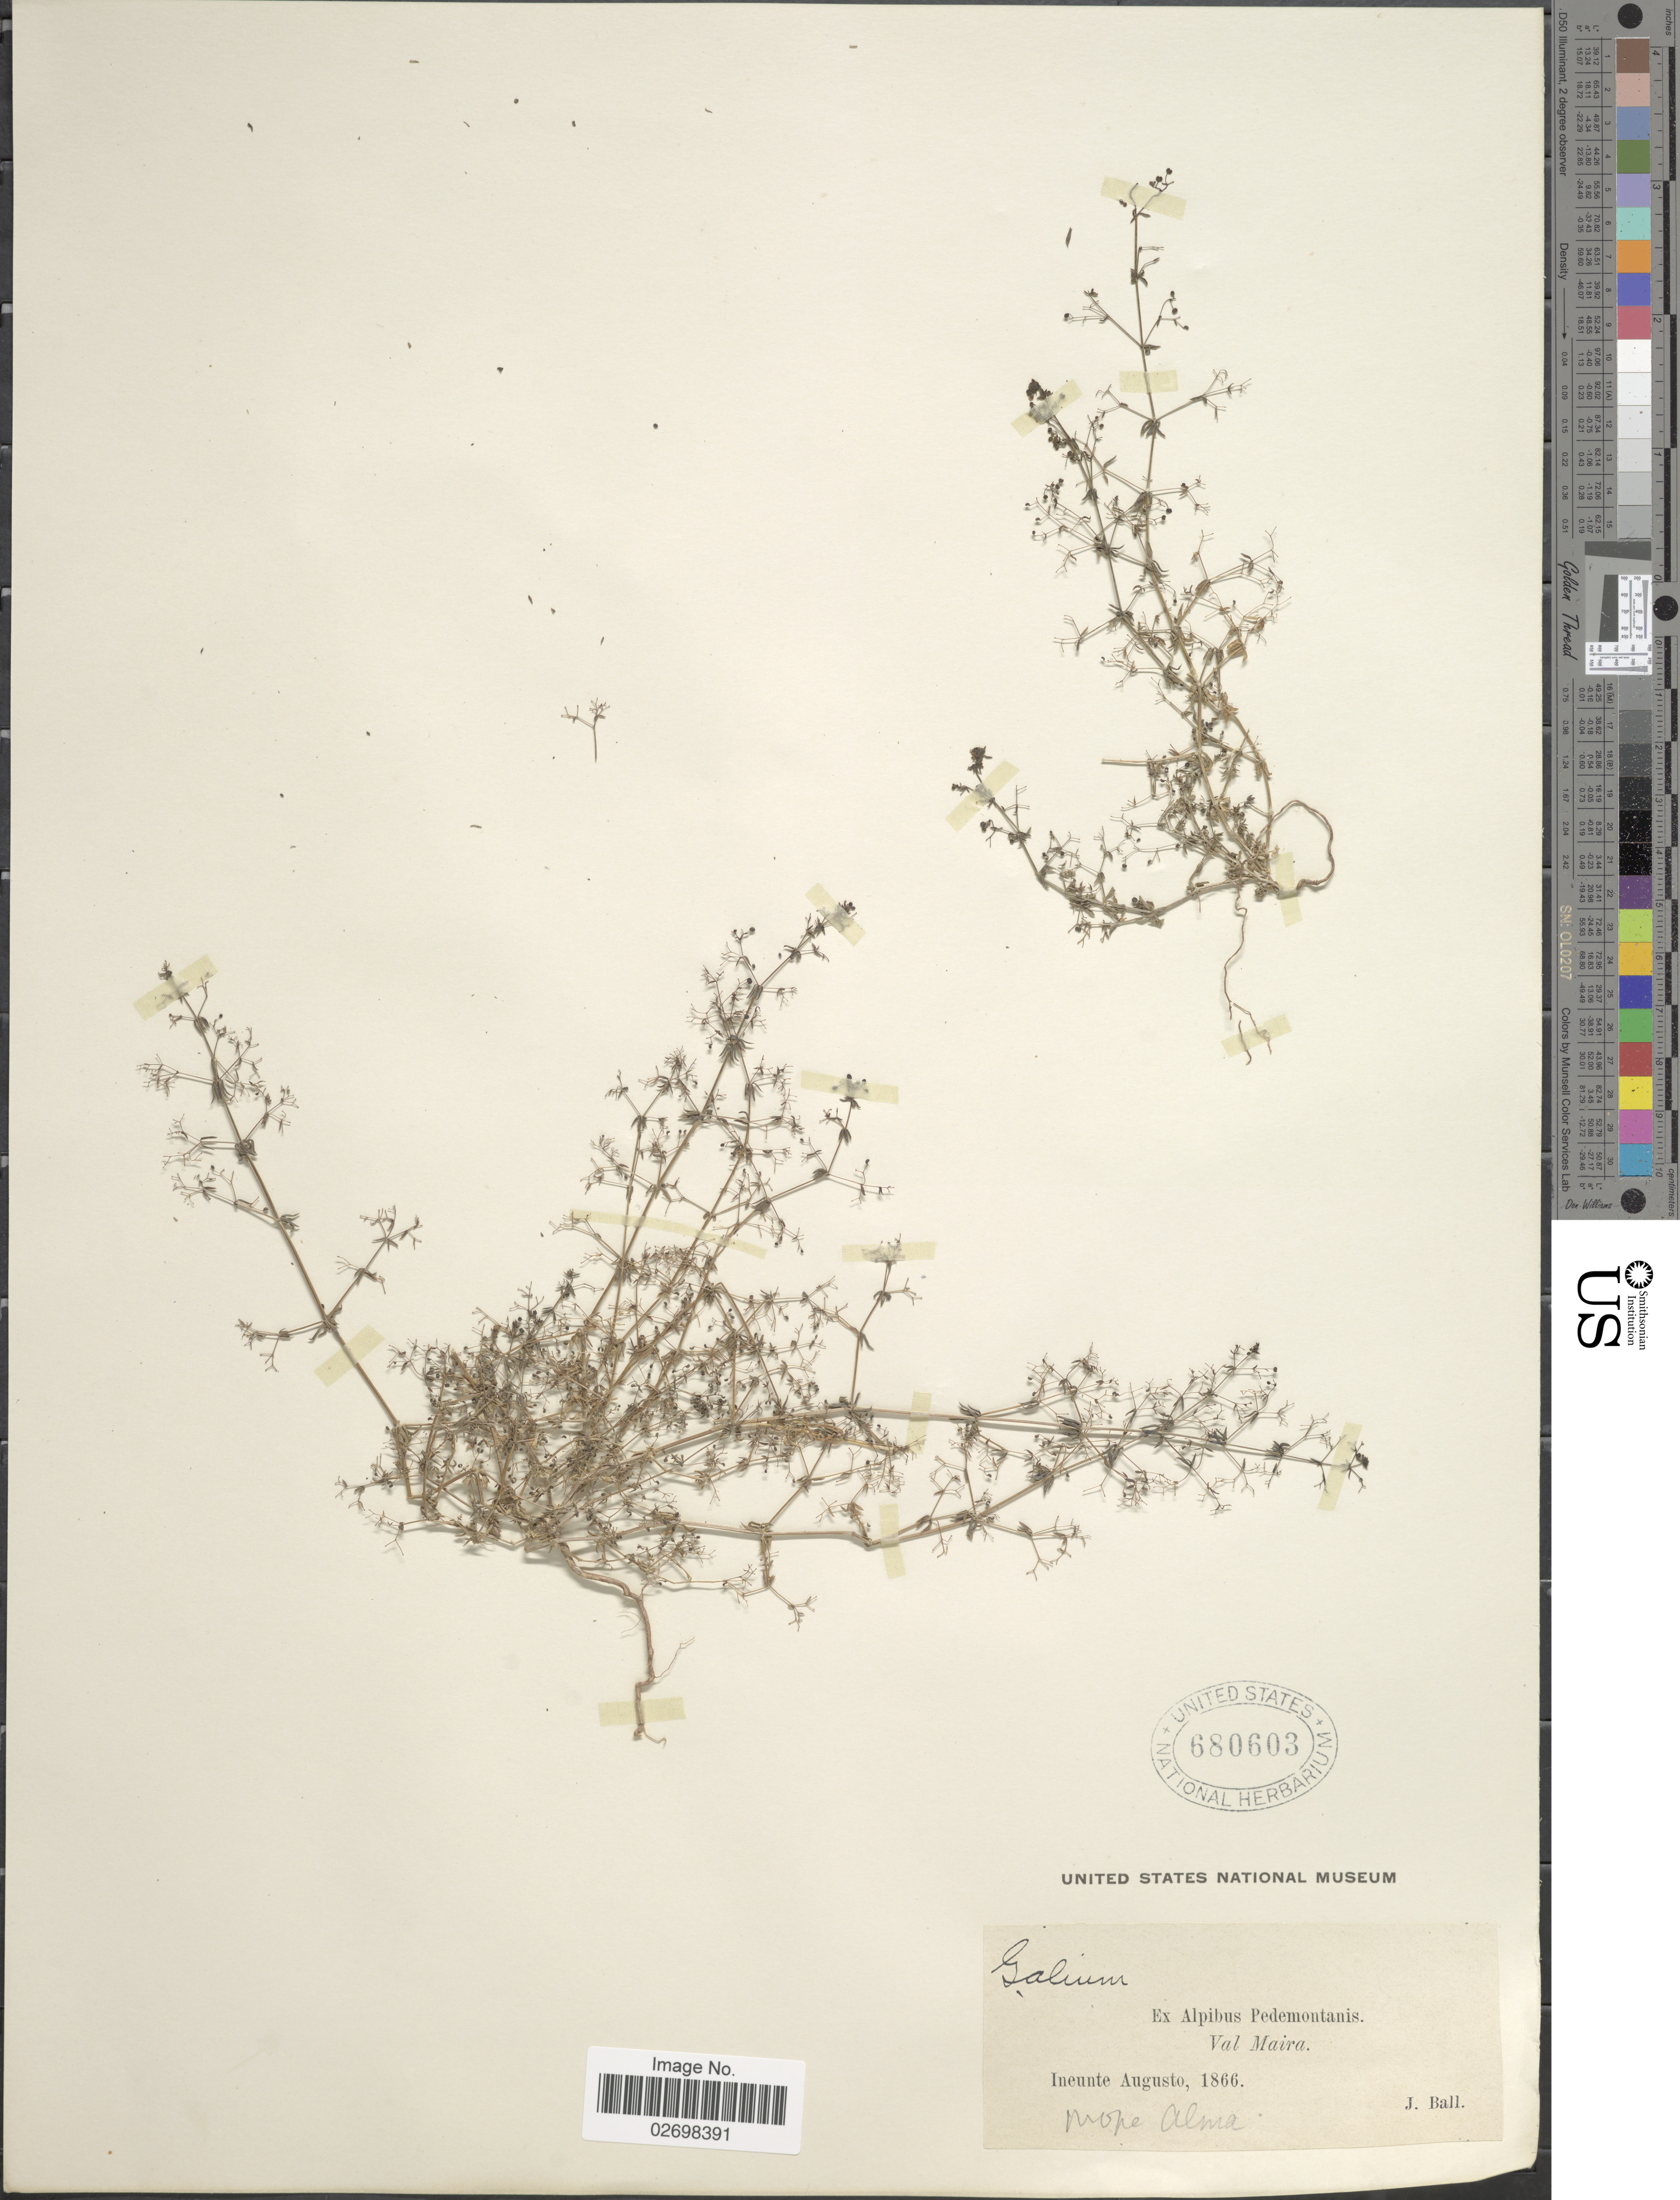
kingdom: Plantae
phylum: Tracheophyta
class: Magnoliopsida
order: Gentianales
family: Rubiaceae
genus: Galium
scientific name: Galium sp.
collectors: J. Ball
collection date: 1866-08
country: Italy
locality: Alpibus Pedemontanis Val Maira, prope Alma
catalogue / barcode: US 680603